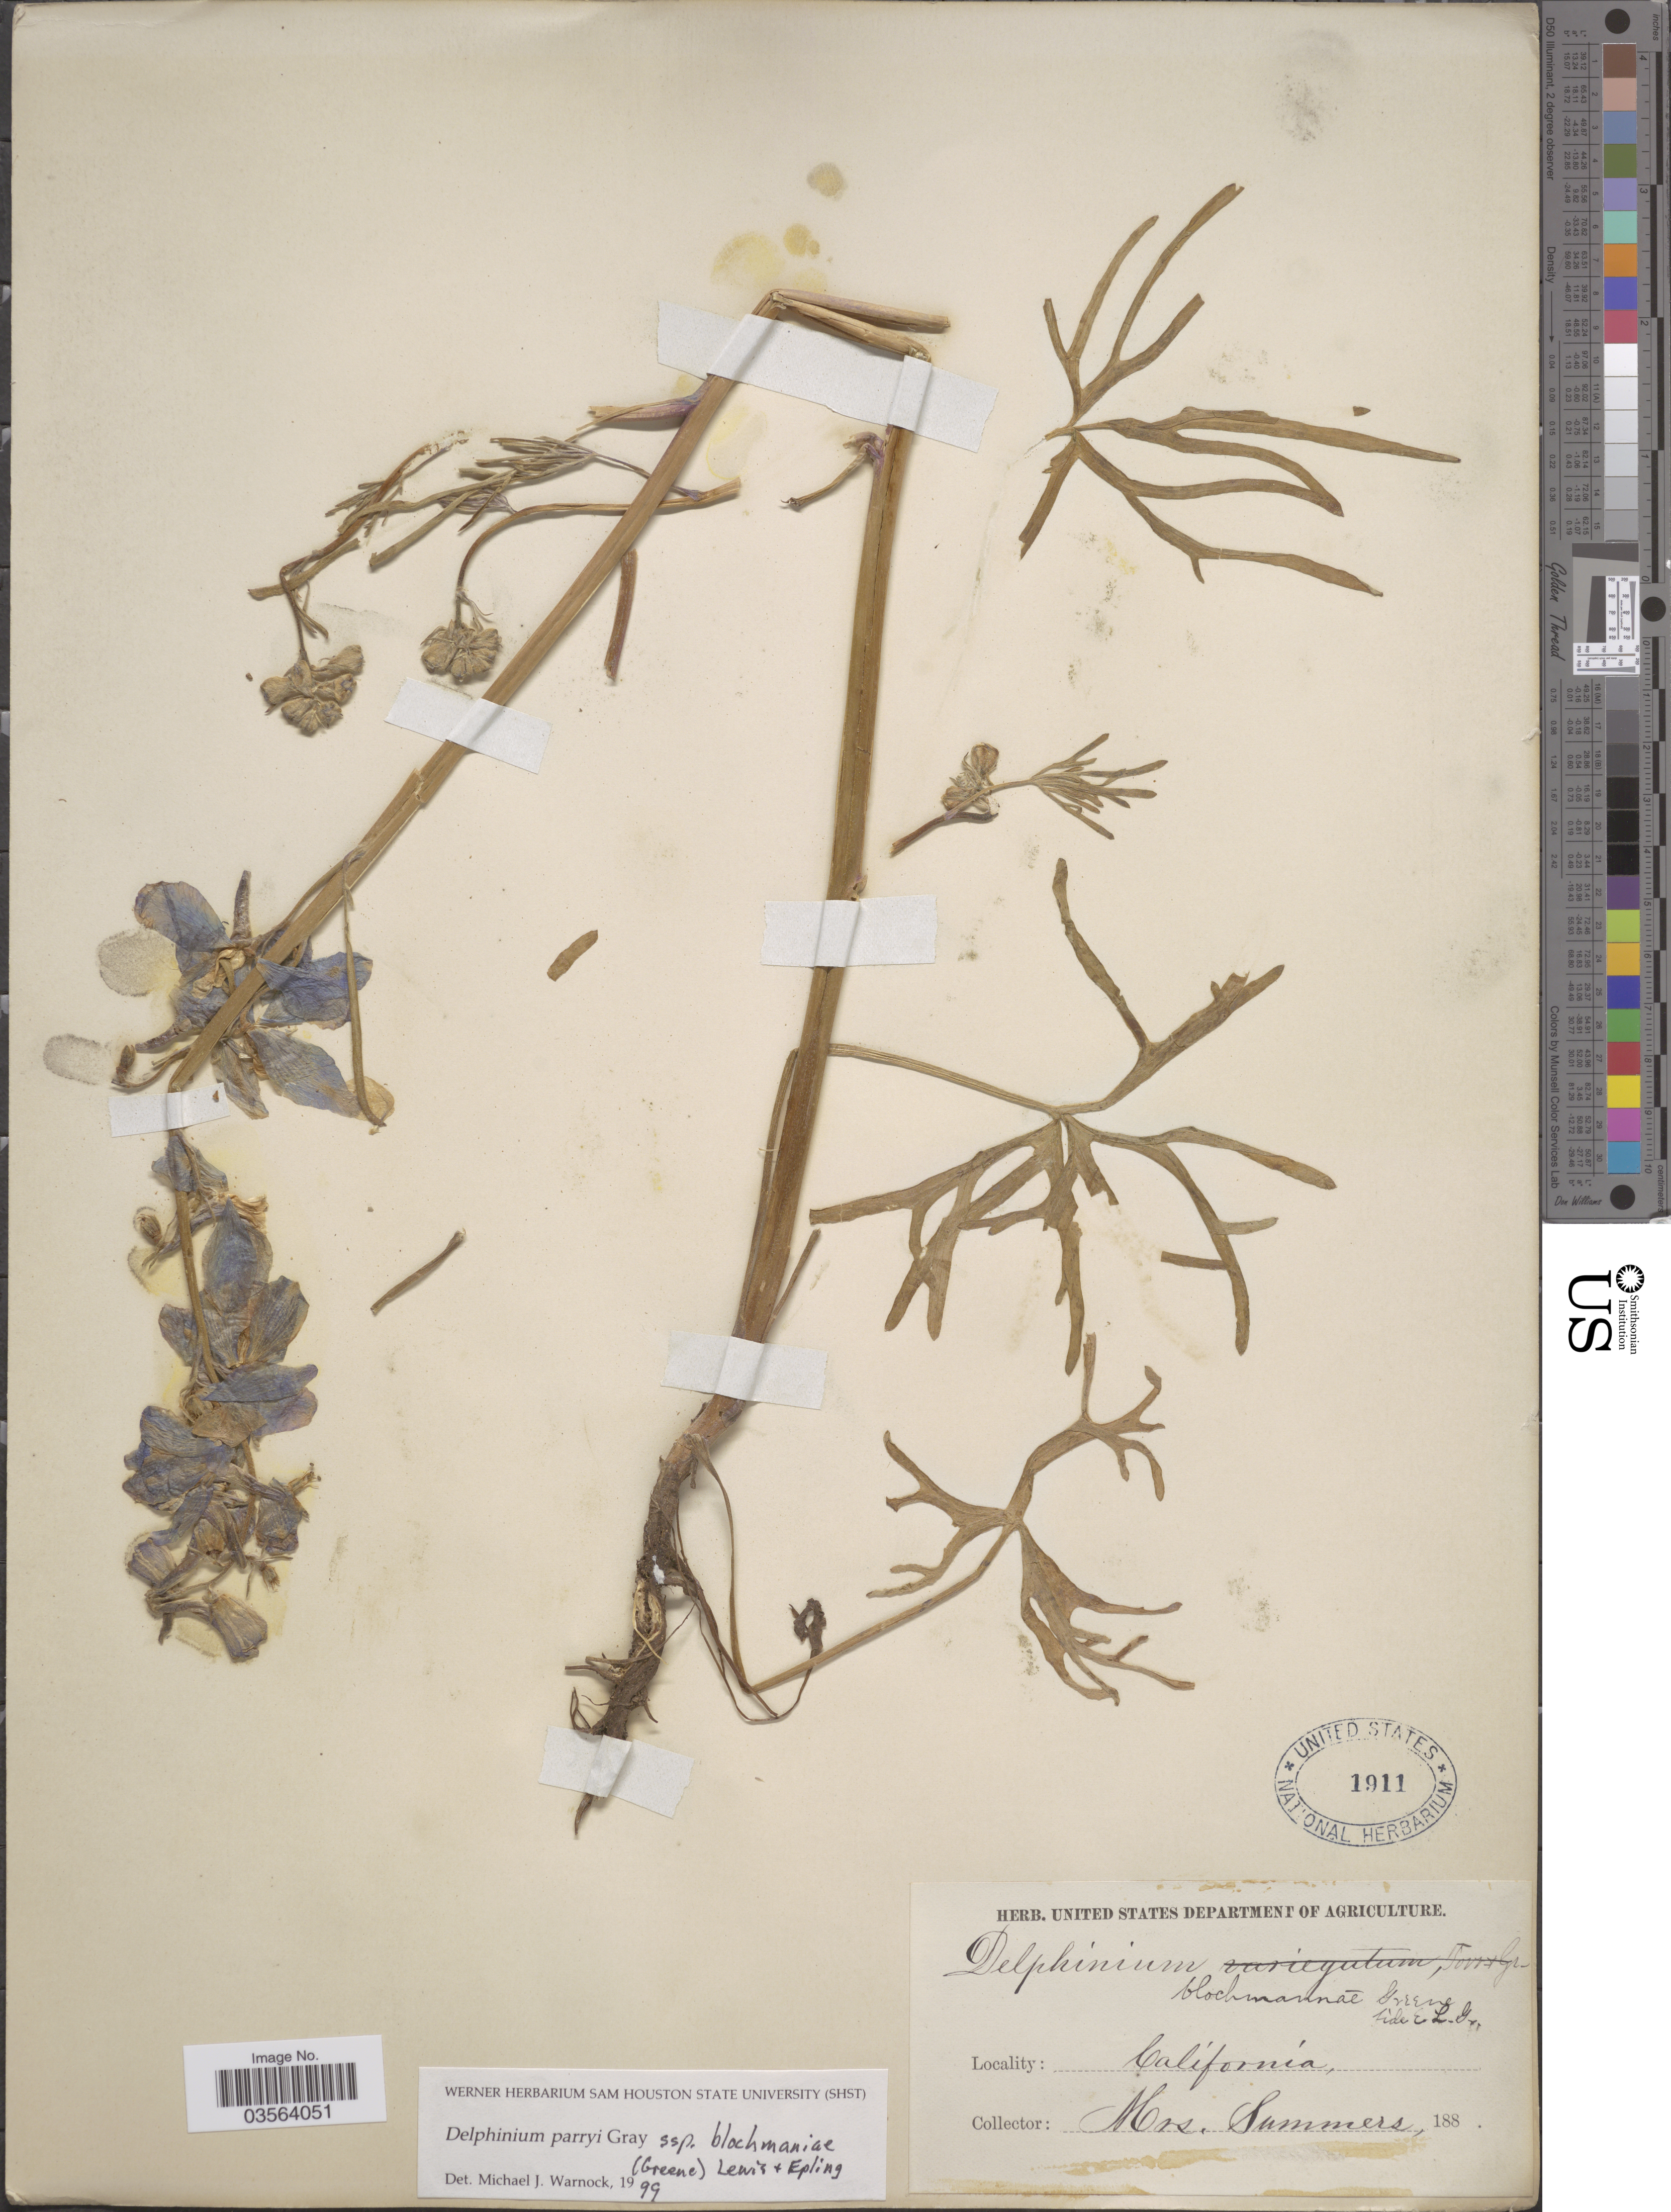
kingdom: Plantae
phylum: Tracheophyta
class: Magnoliopsida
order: Ranunculales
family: Ranunculaceae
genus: Delphinium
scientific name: Delphinium parryi subsp. blochmaniae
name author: A. Gray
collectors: Summers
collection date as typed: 188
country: United States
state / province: California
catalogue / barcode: US 1911